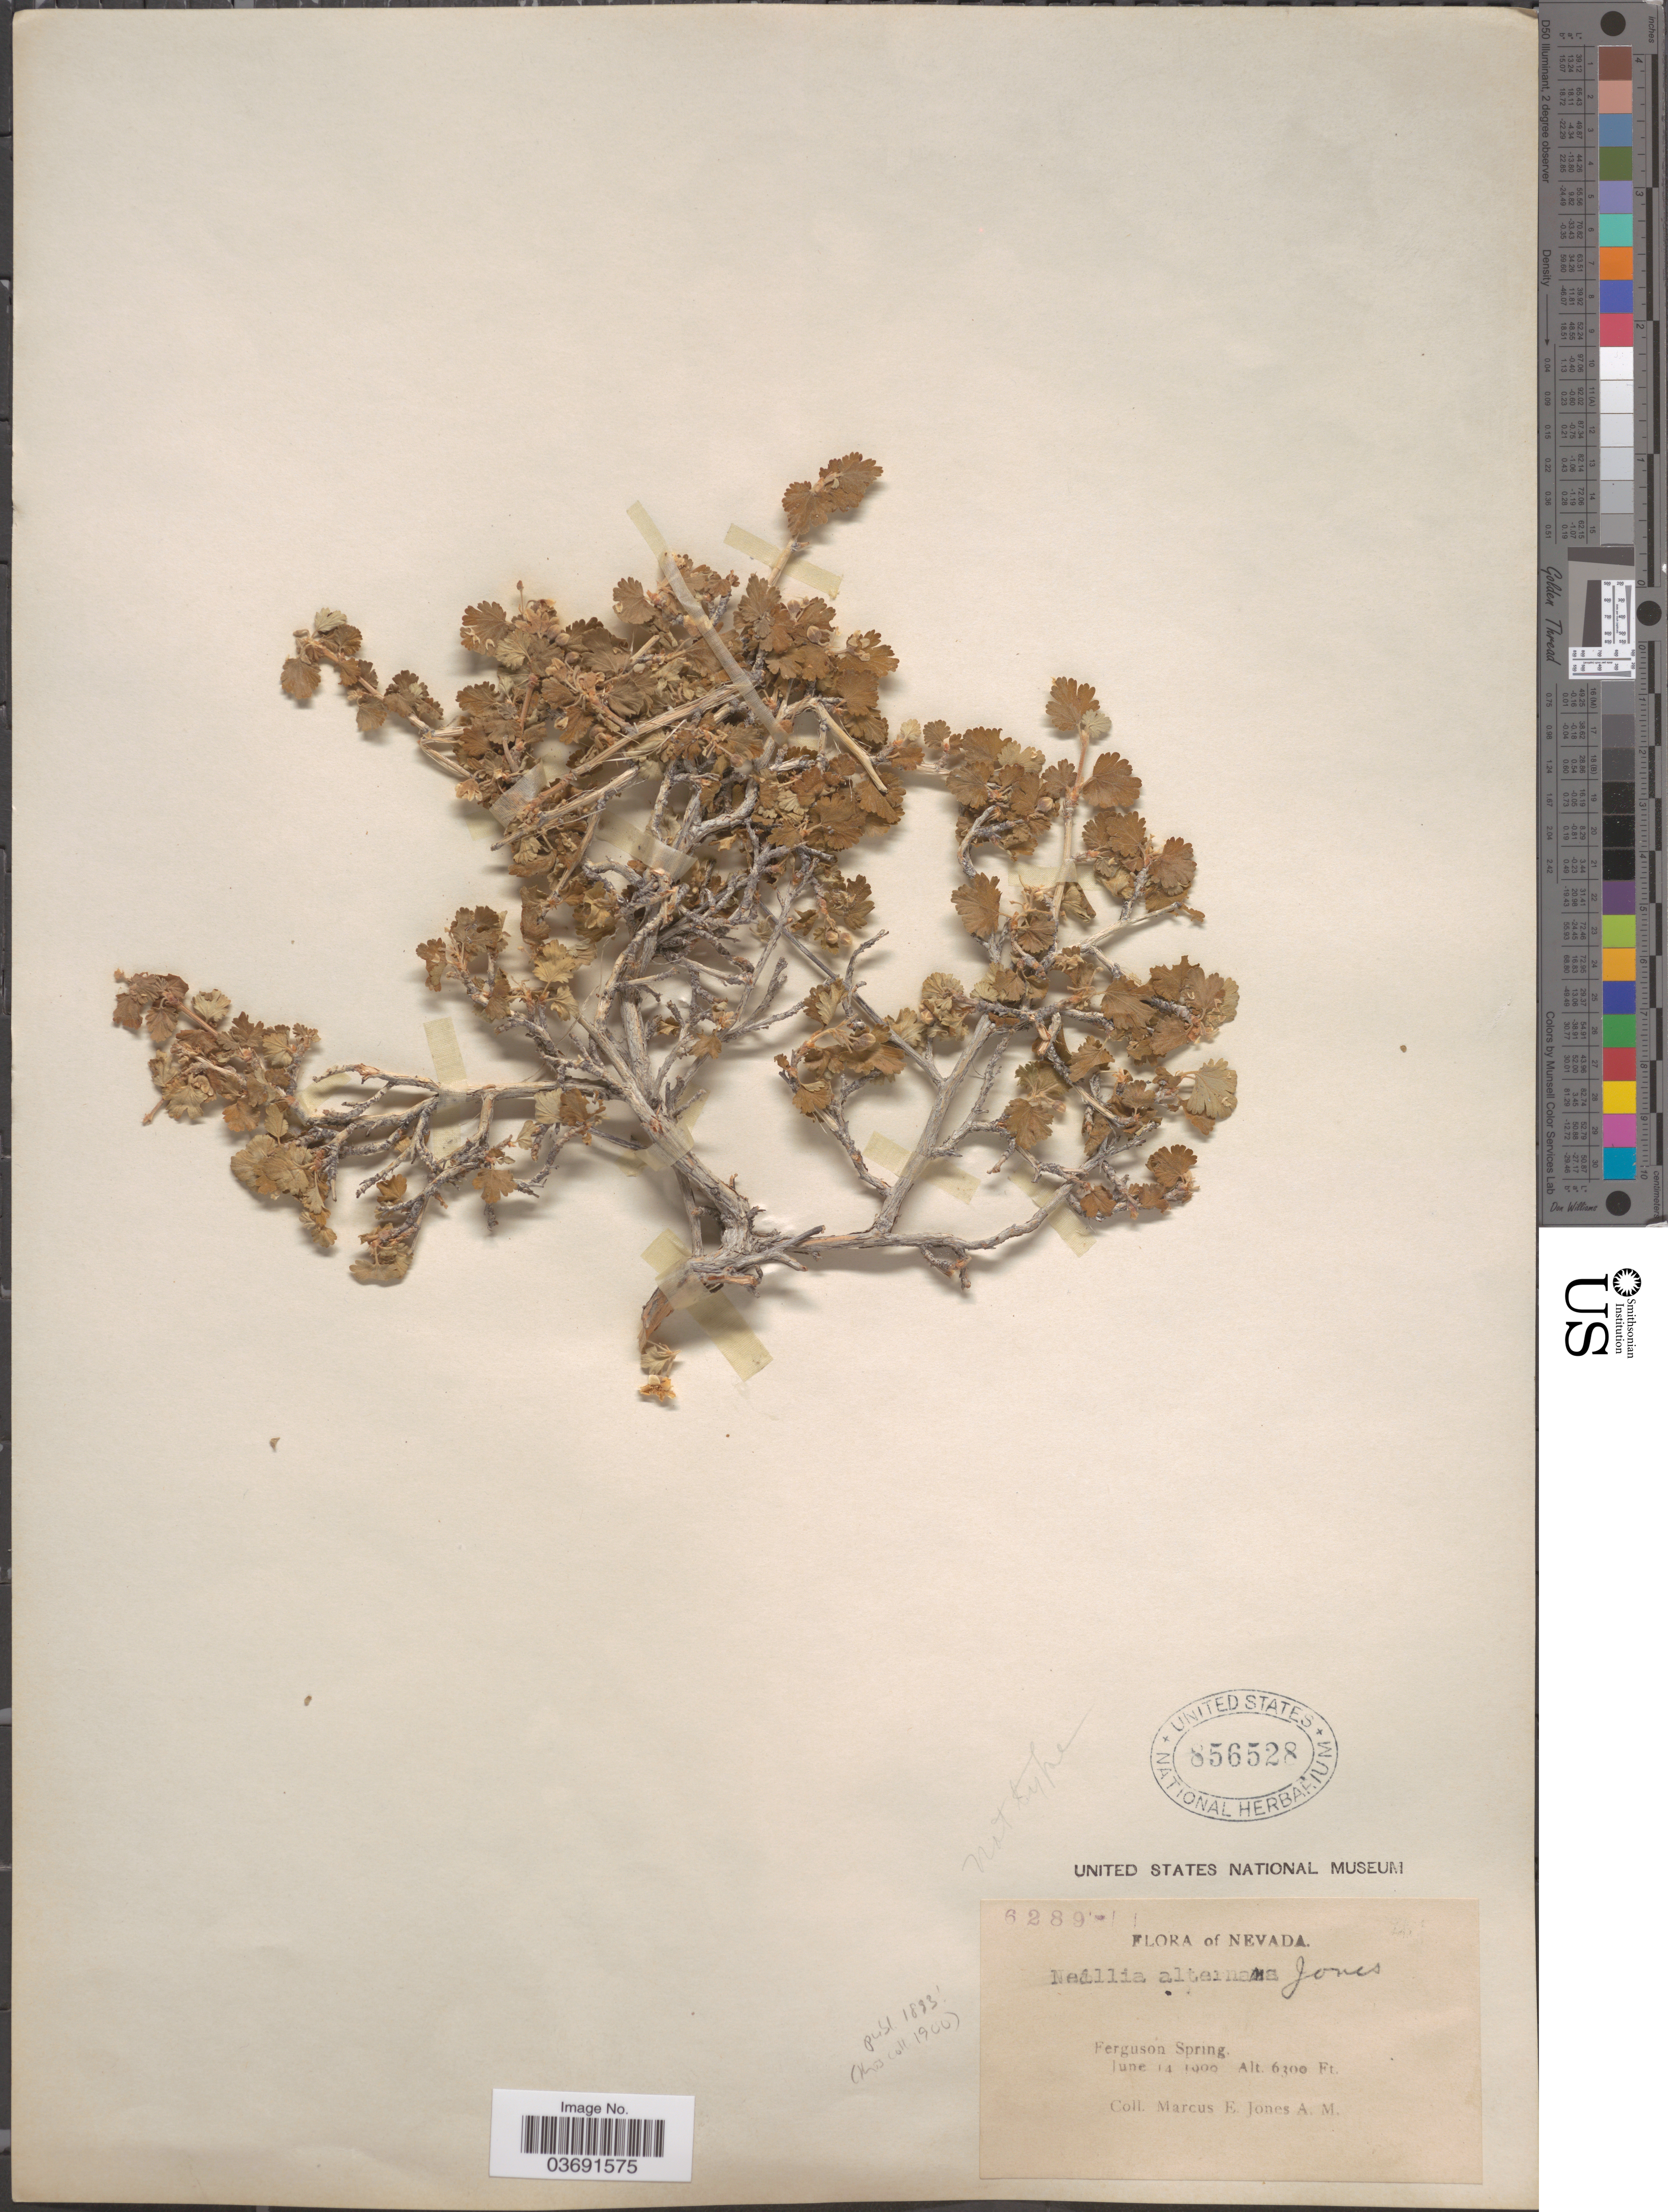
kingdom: Plantae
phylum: Tracheophyta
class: Magnoliopsida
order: Rosales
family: Rosaceae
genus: Physocarpus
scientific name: Physocarpus alternans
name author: (M.E. Jones) J.T. Howell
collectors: M. E. Jones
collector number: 6289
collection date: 1909-06-14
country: United States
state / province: Nevada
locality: Ferguson Spring.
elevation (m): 1920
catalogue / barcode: US 856528